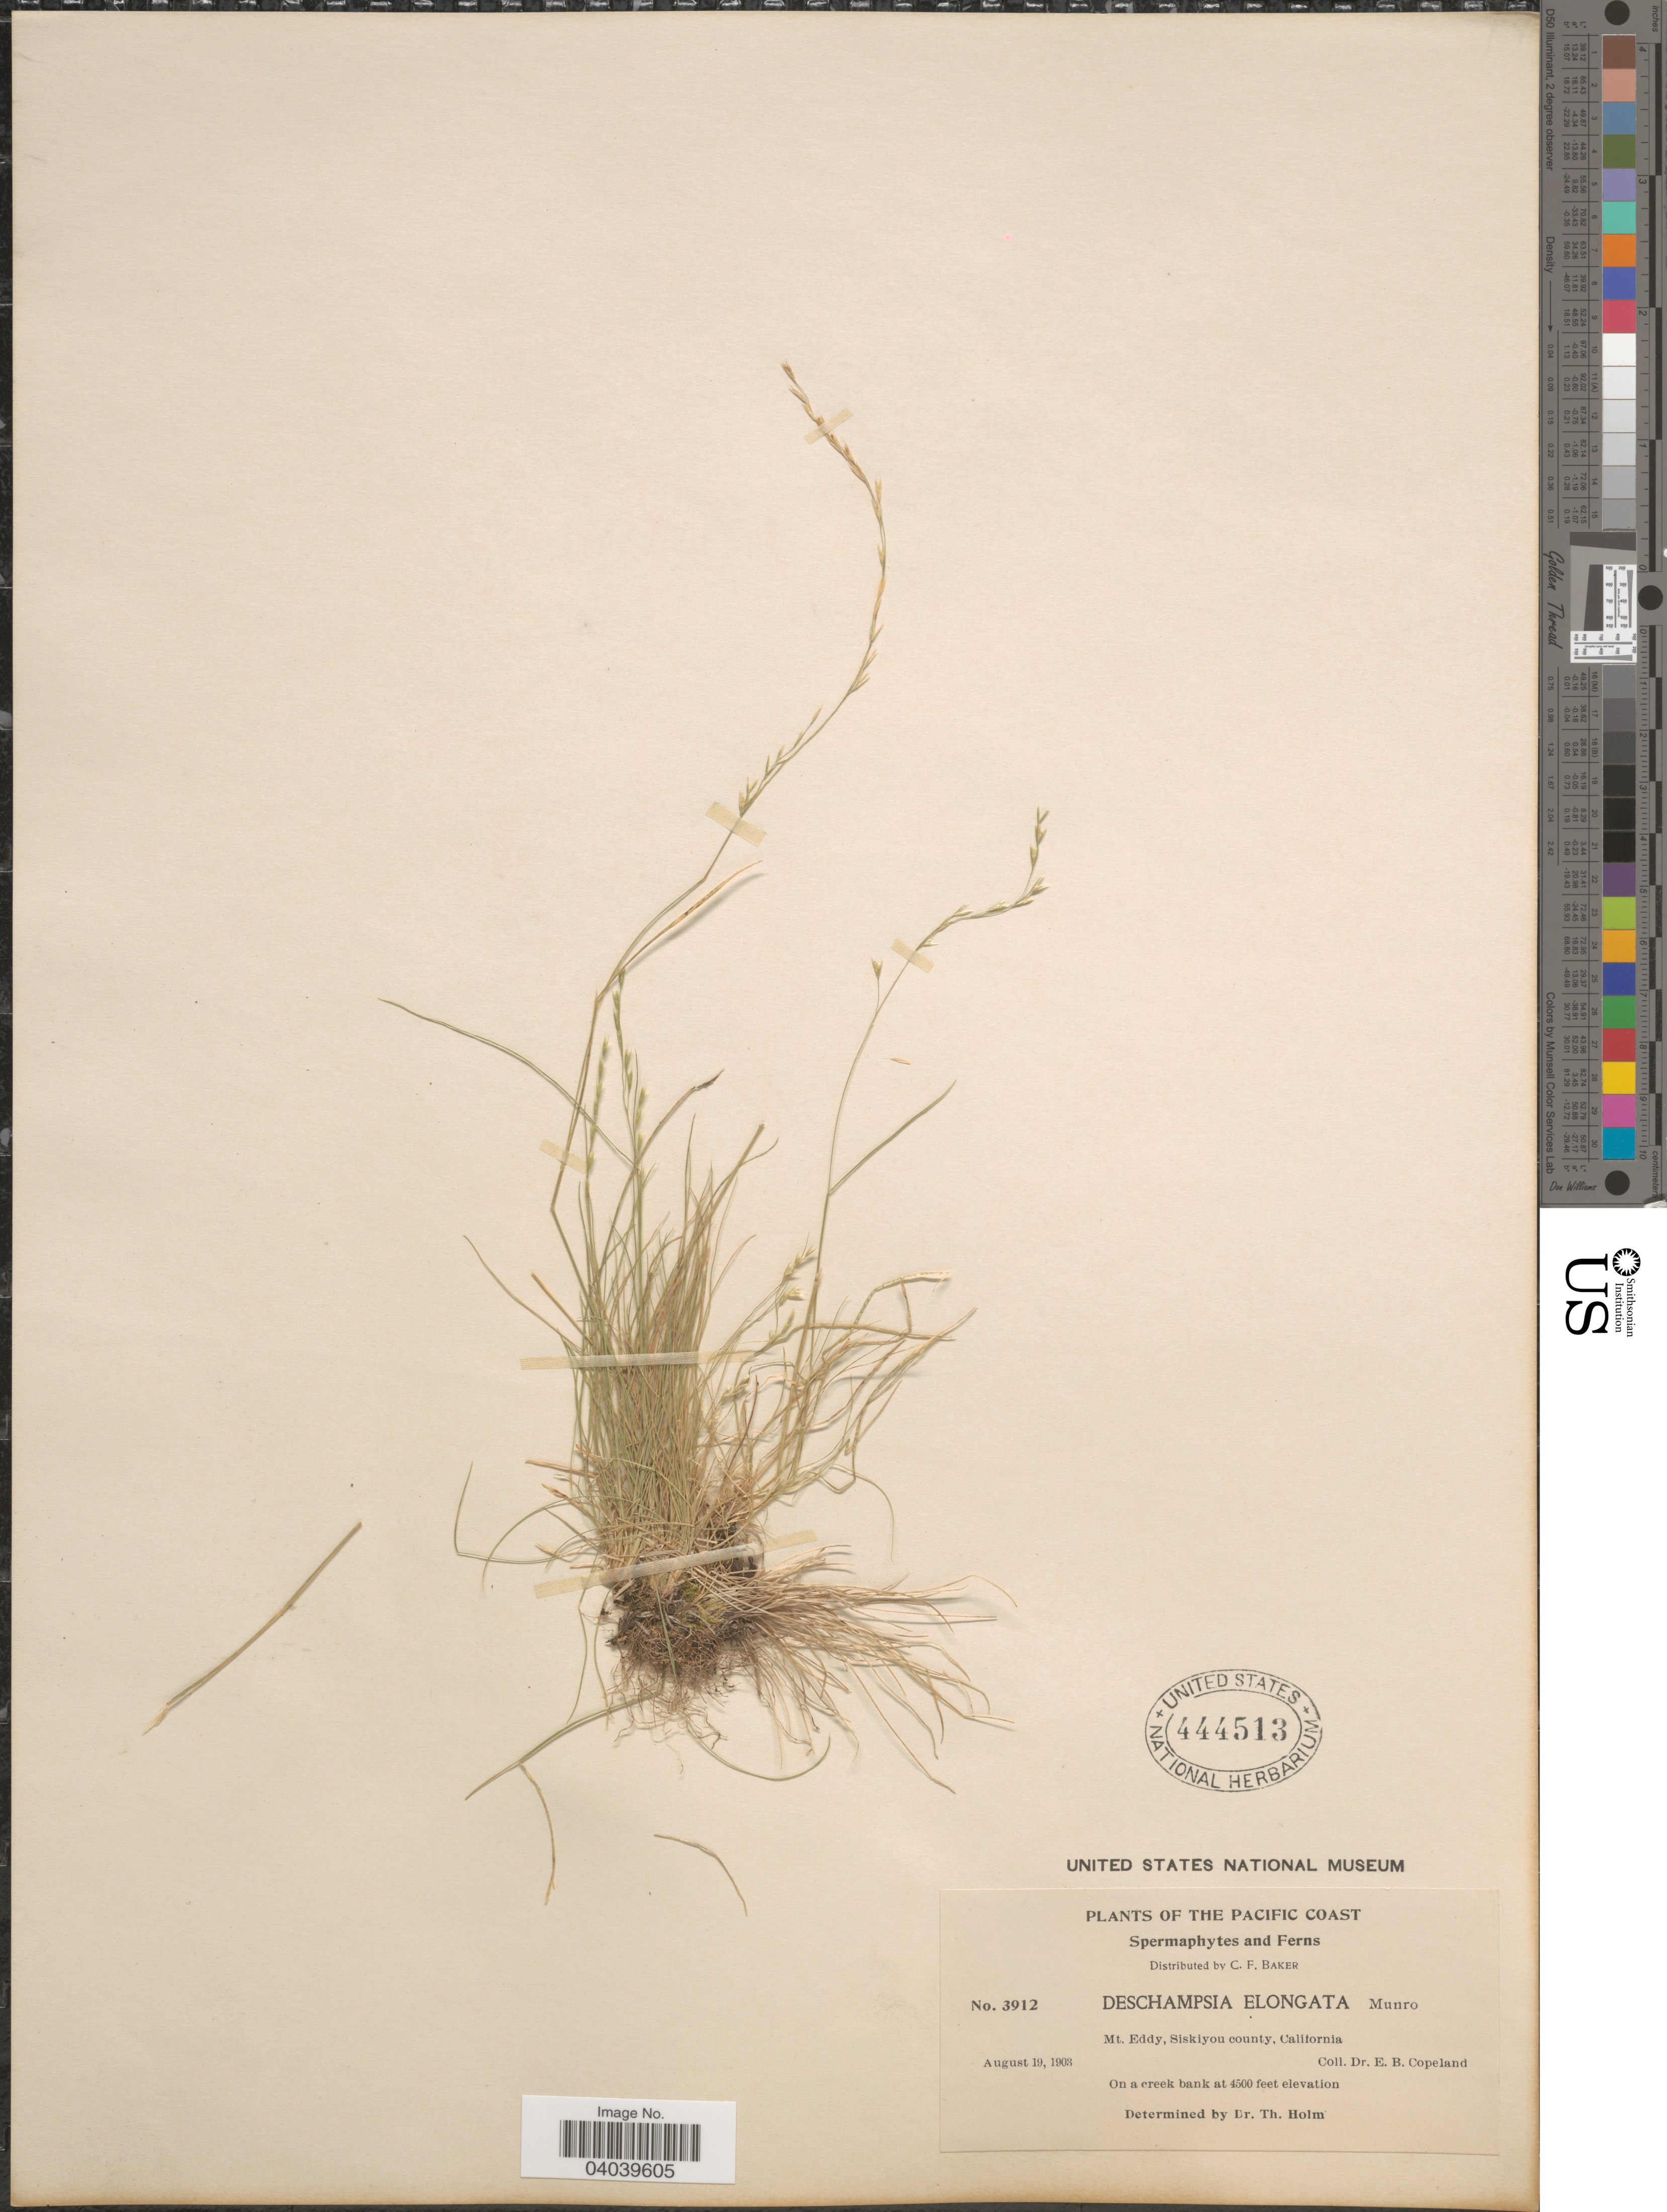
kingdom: Plantae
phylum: Tracheophyta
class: Liliopsida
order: Poales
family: Poaceae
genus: Deschampsia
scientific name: Deschampsia elongata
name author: (Hook.) Munro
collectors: E. B. Copeland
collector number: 3912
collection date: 1903-08-19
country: United States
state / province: California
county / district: Siskiyou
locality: Pacific Coast. Mt. Eddy, Siskiyou county. On a creek bank.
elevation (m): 1372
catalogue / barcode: US 444513